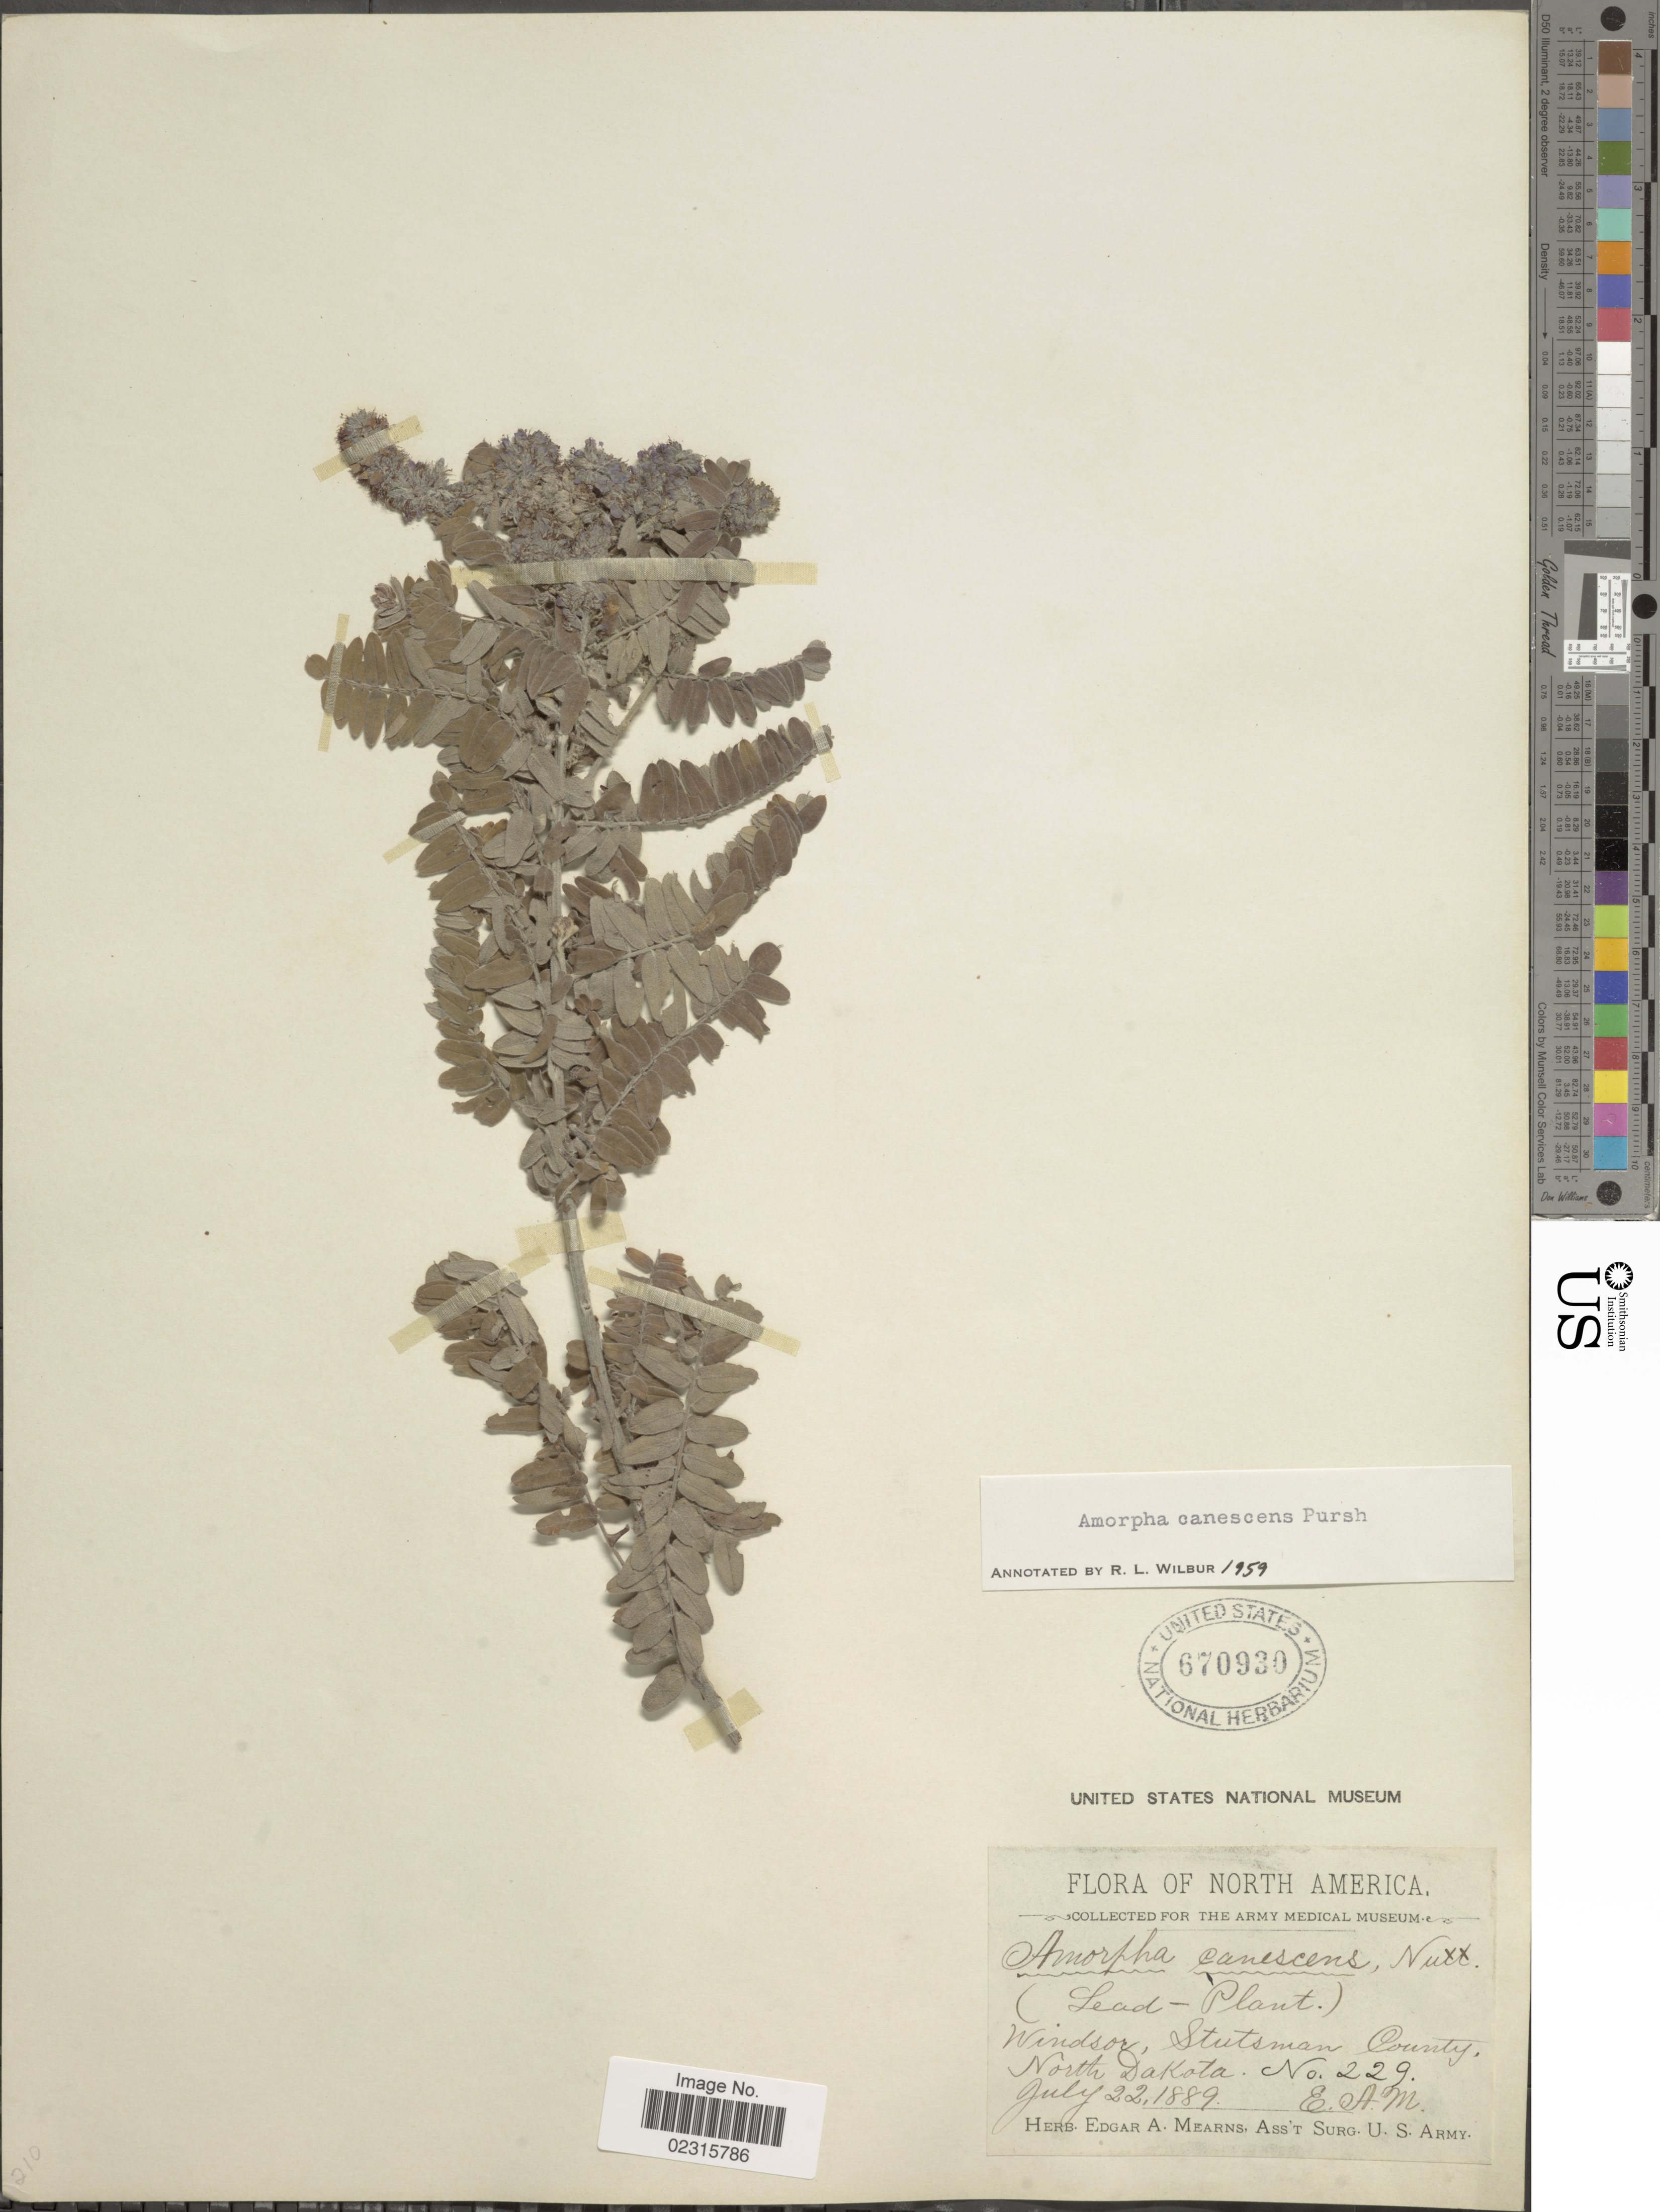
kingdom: Plantae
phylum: Tracheophyta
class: Magnoliopsida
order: Fabales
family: Fabaceae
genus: Amorpha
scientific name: Amorpha canescens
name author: Pursh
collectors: E. A. Mearns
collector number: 229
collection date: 1889-07-22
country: United States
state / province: North Dakota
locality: Windsor, Stutsman County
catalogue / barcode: US 670930